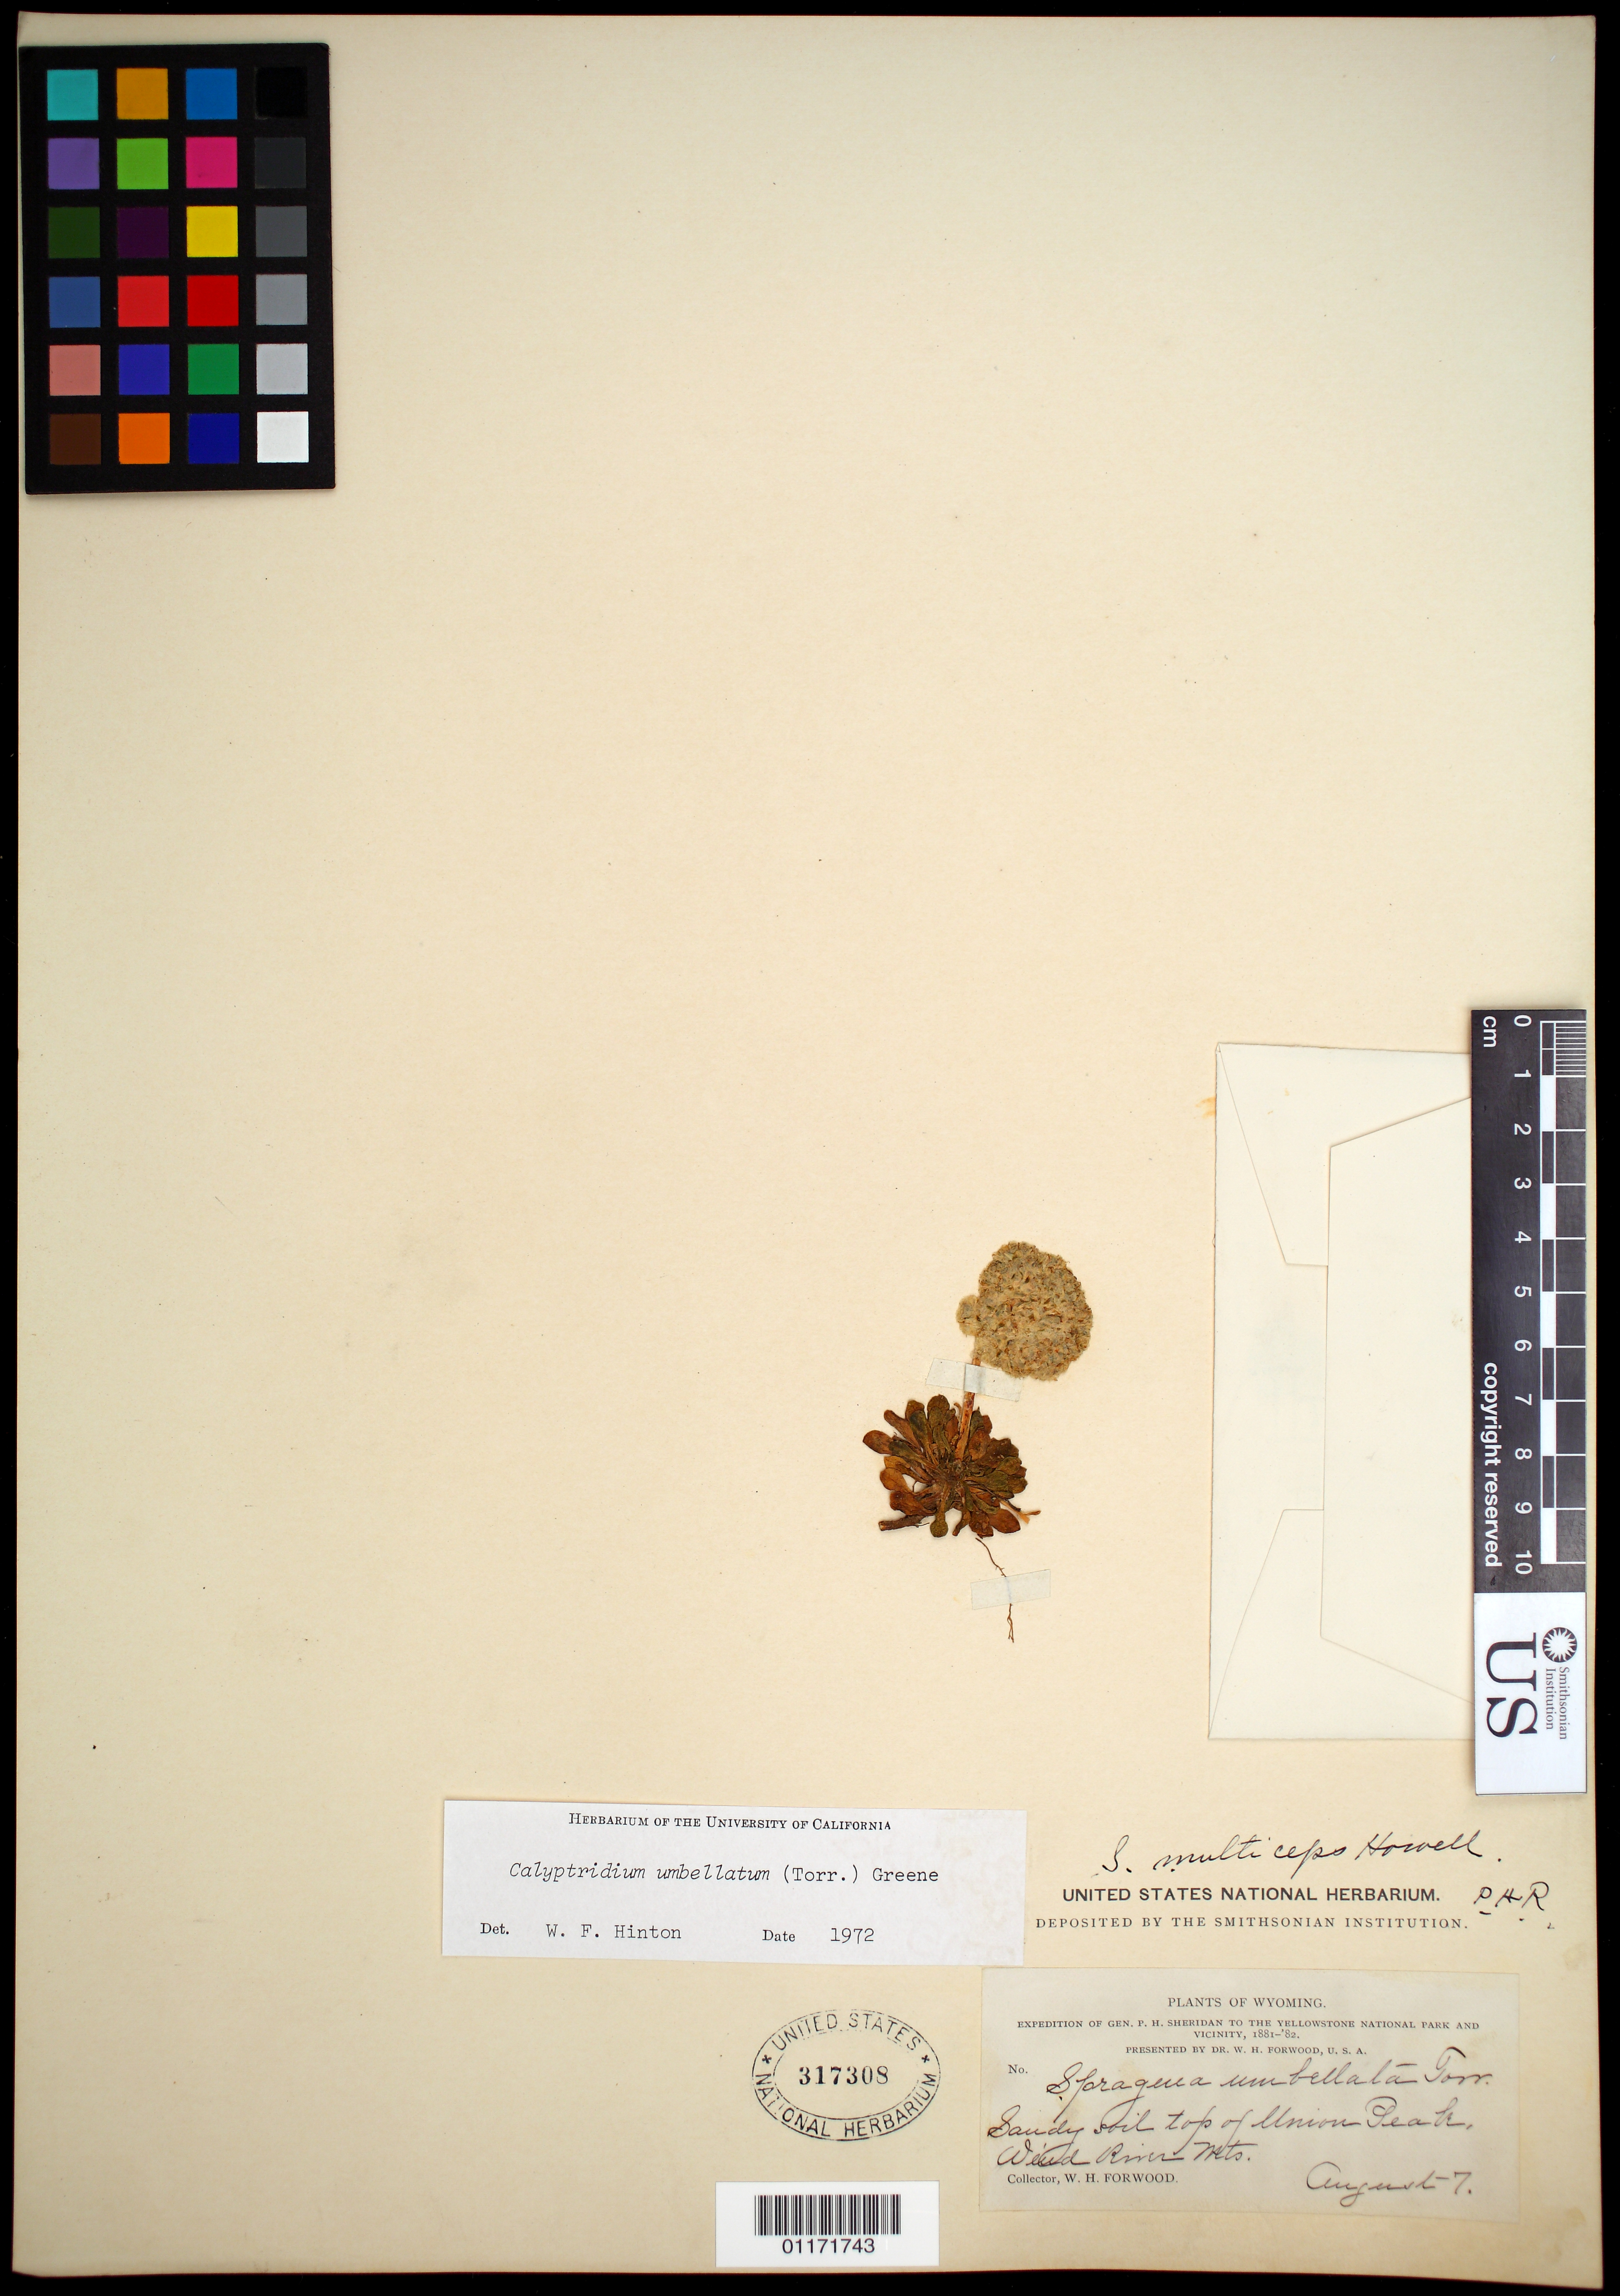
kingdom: Plantae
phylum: Tracheophyta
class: Magnoliopsida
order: Caryophyllales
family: Montiaceae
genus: Calyptridium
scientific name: Calyptridium umbellatum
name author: (Torr.) Greene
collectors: W. Forwood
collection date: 1881-08-07 or 1882-08-07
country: United States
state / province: Wyoming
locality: Wind River Mountains and Union Peak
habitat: Sandy soil.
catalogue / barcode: US 317308